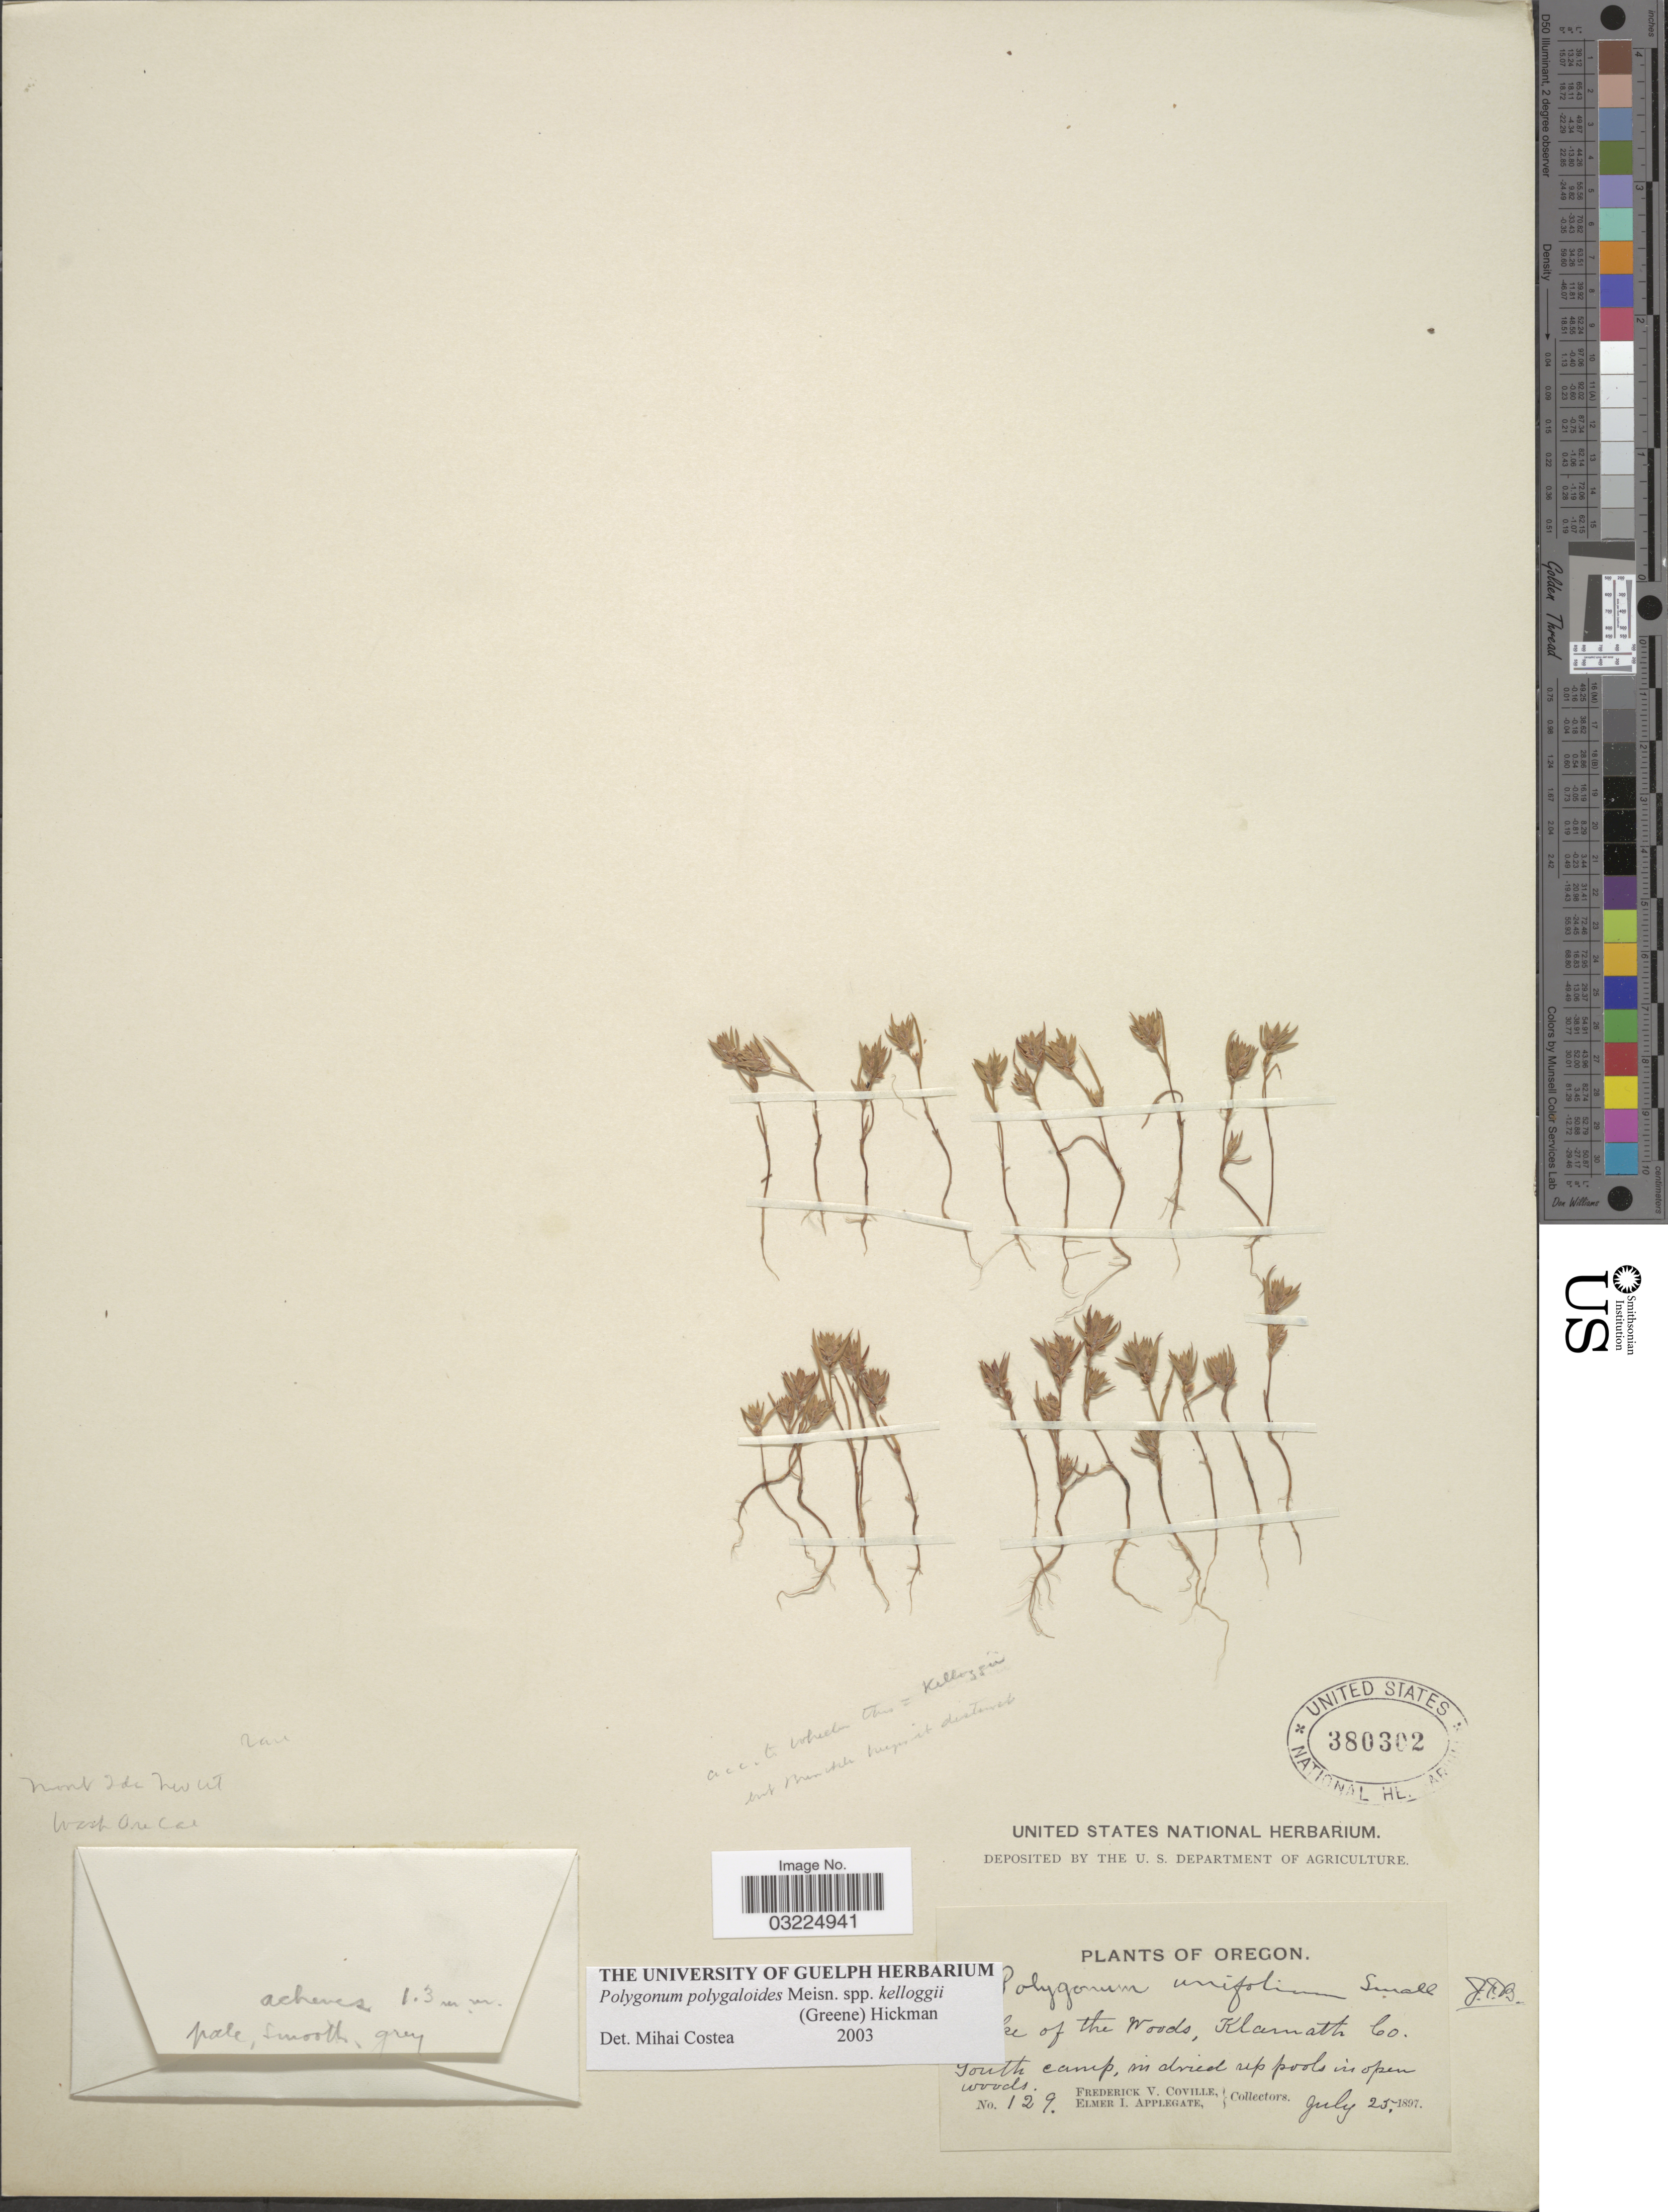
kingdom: Plantae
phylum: Tracheophyta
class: Magnoliopsida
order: Caryophyllales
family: Polygonaceae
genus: Polygonum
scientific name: Polygonum polygaloides subsp. kelloggii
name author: (Greene) Hickman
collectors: F. V. Coville & E. I. Applegate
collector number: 129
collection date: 1897-07-25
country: United States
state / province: Oregon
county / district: Klamath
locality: Lake of the Woods, Klamath Co. South camp.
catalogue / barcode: US 380302